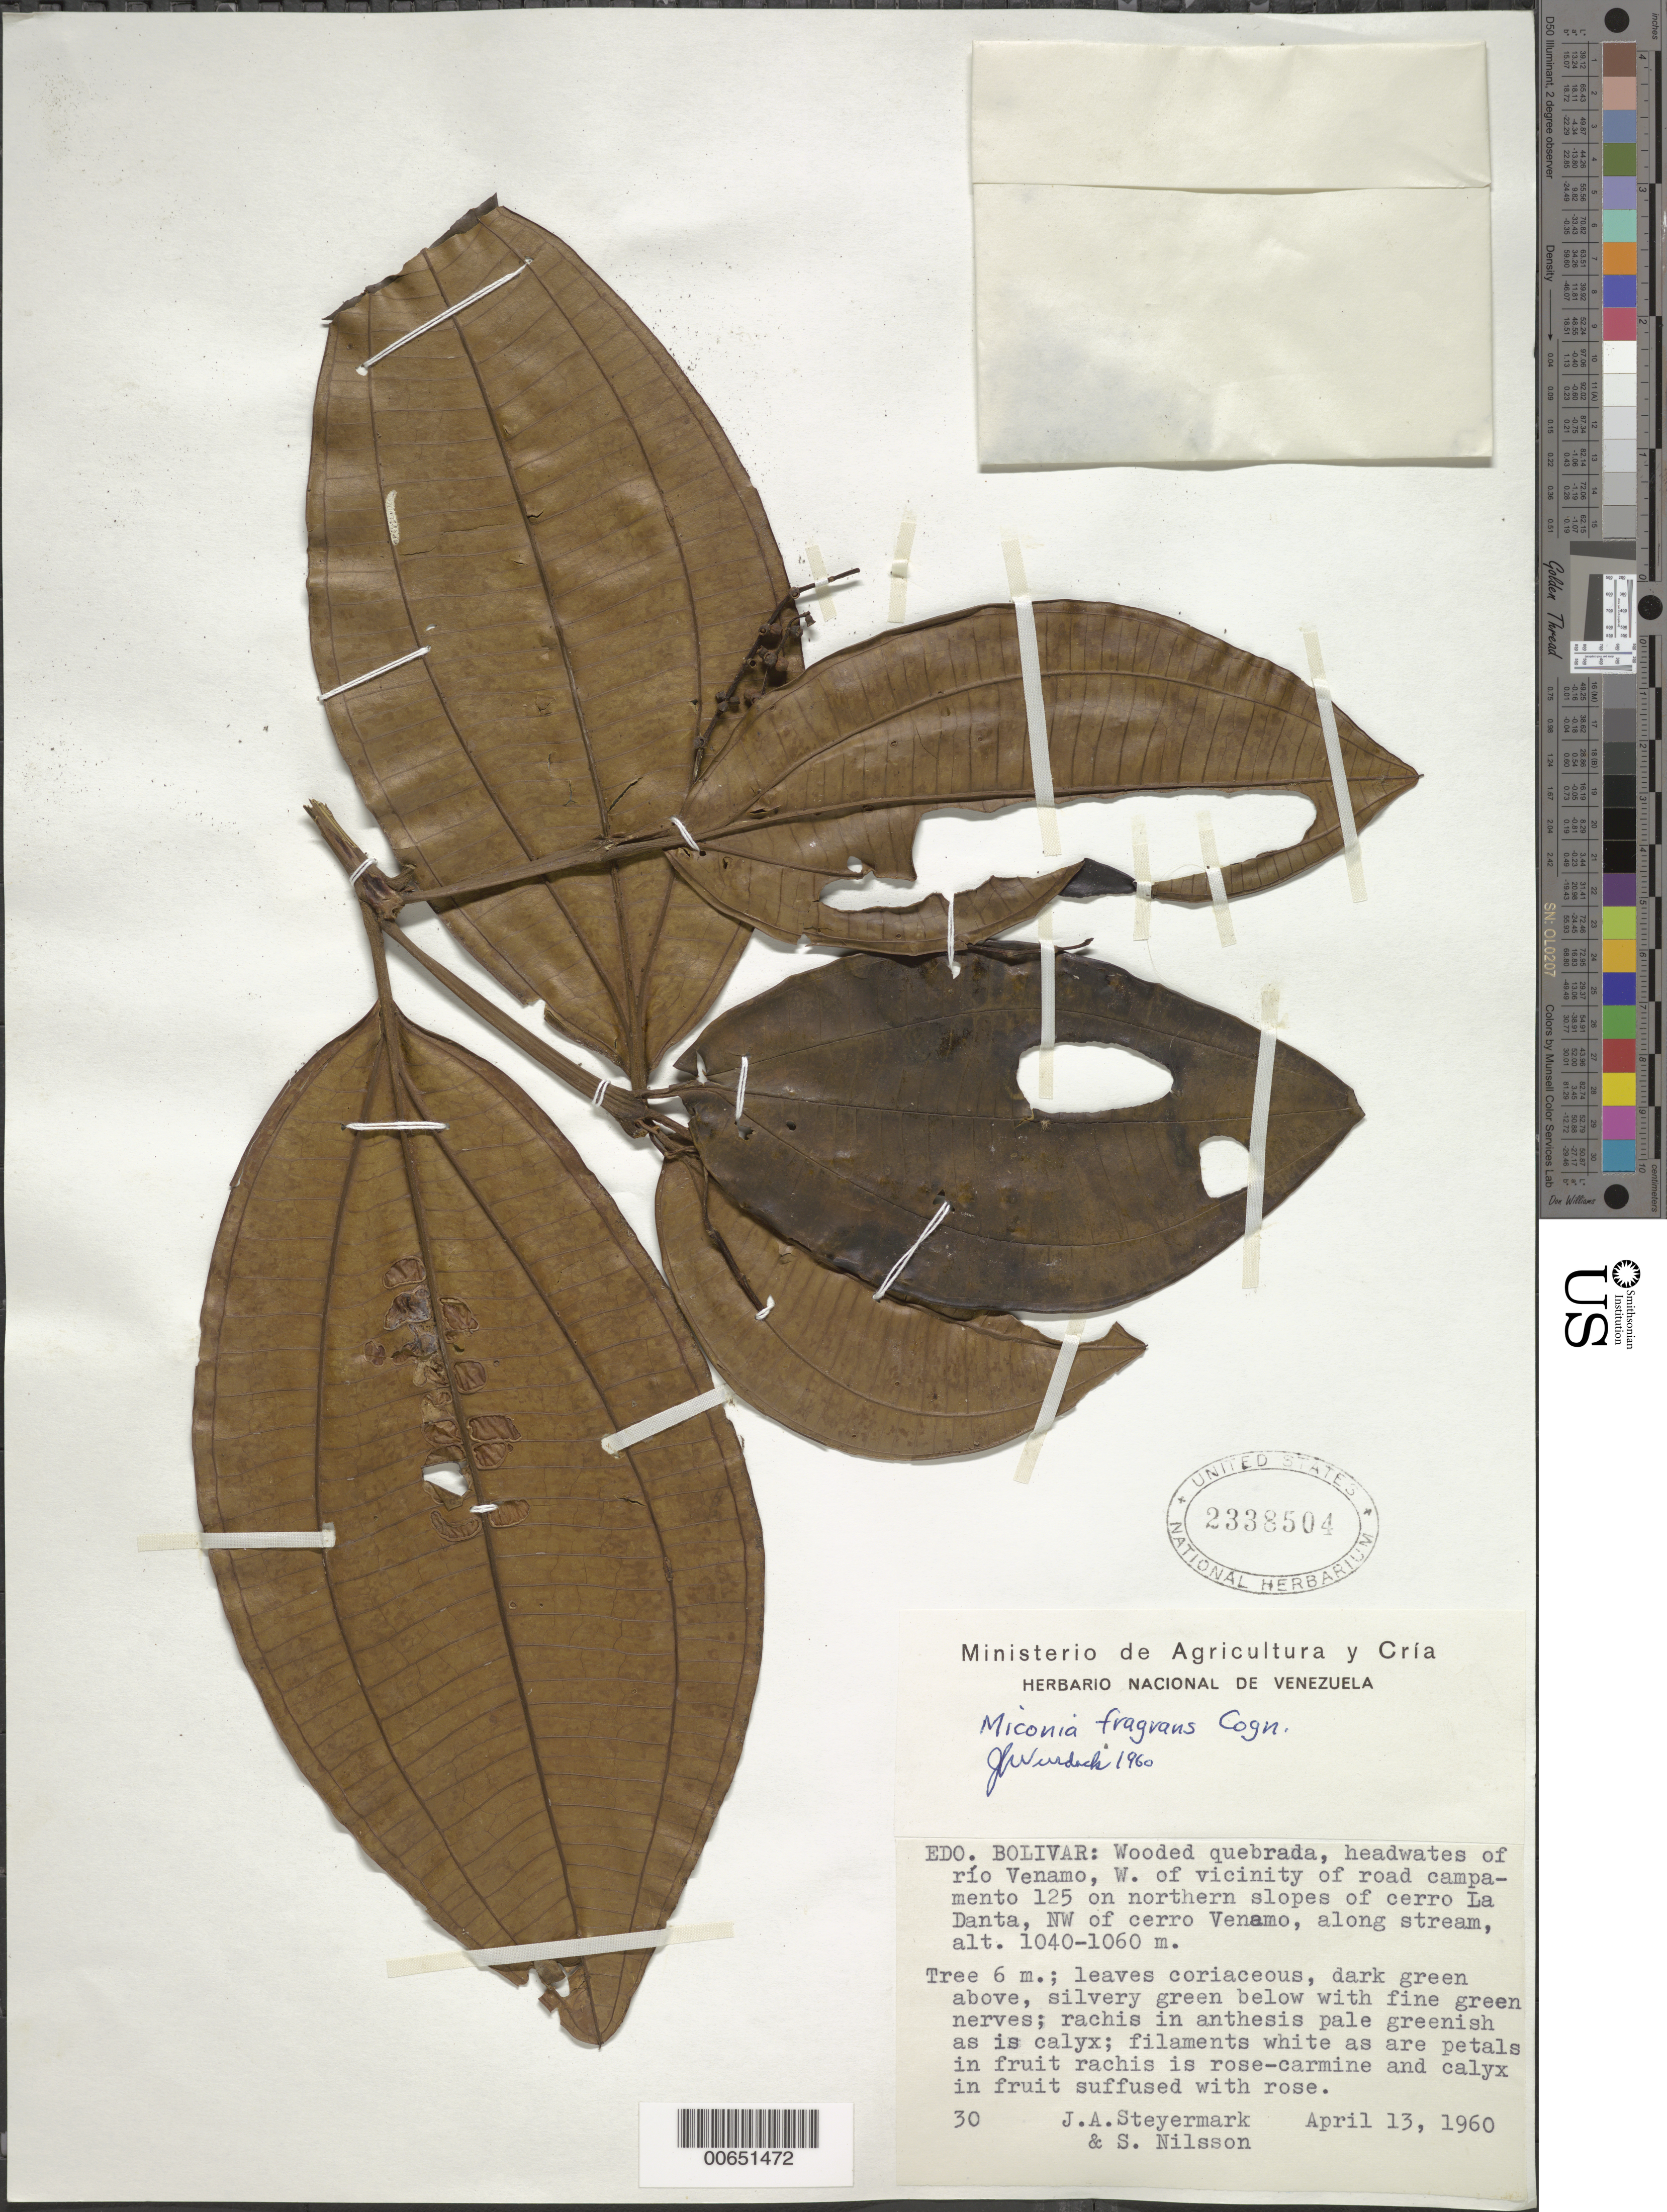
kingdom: Plantae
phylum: Tracheophyta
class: Magnoliopsida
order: Myrtales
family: Melastomataceae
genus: Miconia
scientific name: Miconia fragrans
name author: Cogn.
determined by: Wurdack, John J., (US), US (UNITED STATES)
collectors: J. Steyermark & S. Nilsson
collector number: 60 30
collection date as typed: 13-Apr-60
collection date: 1960-04-13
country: Venezuela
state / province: Bolívar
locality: Río Venamo headwaters, W of vic of road campamento 125, on northern slopes of Cerro La Danta, NW of cerro Venamo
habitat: Wooded quebrada, northern slopes of cerro, along stream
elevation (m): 1040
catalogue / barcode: US 2338504